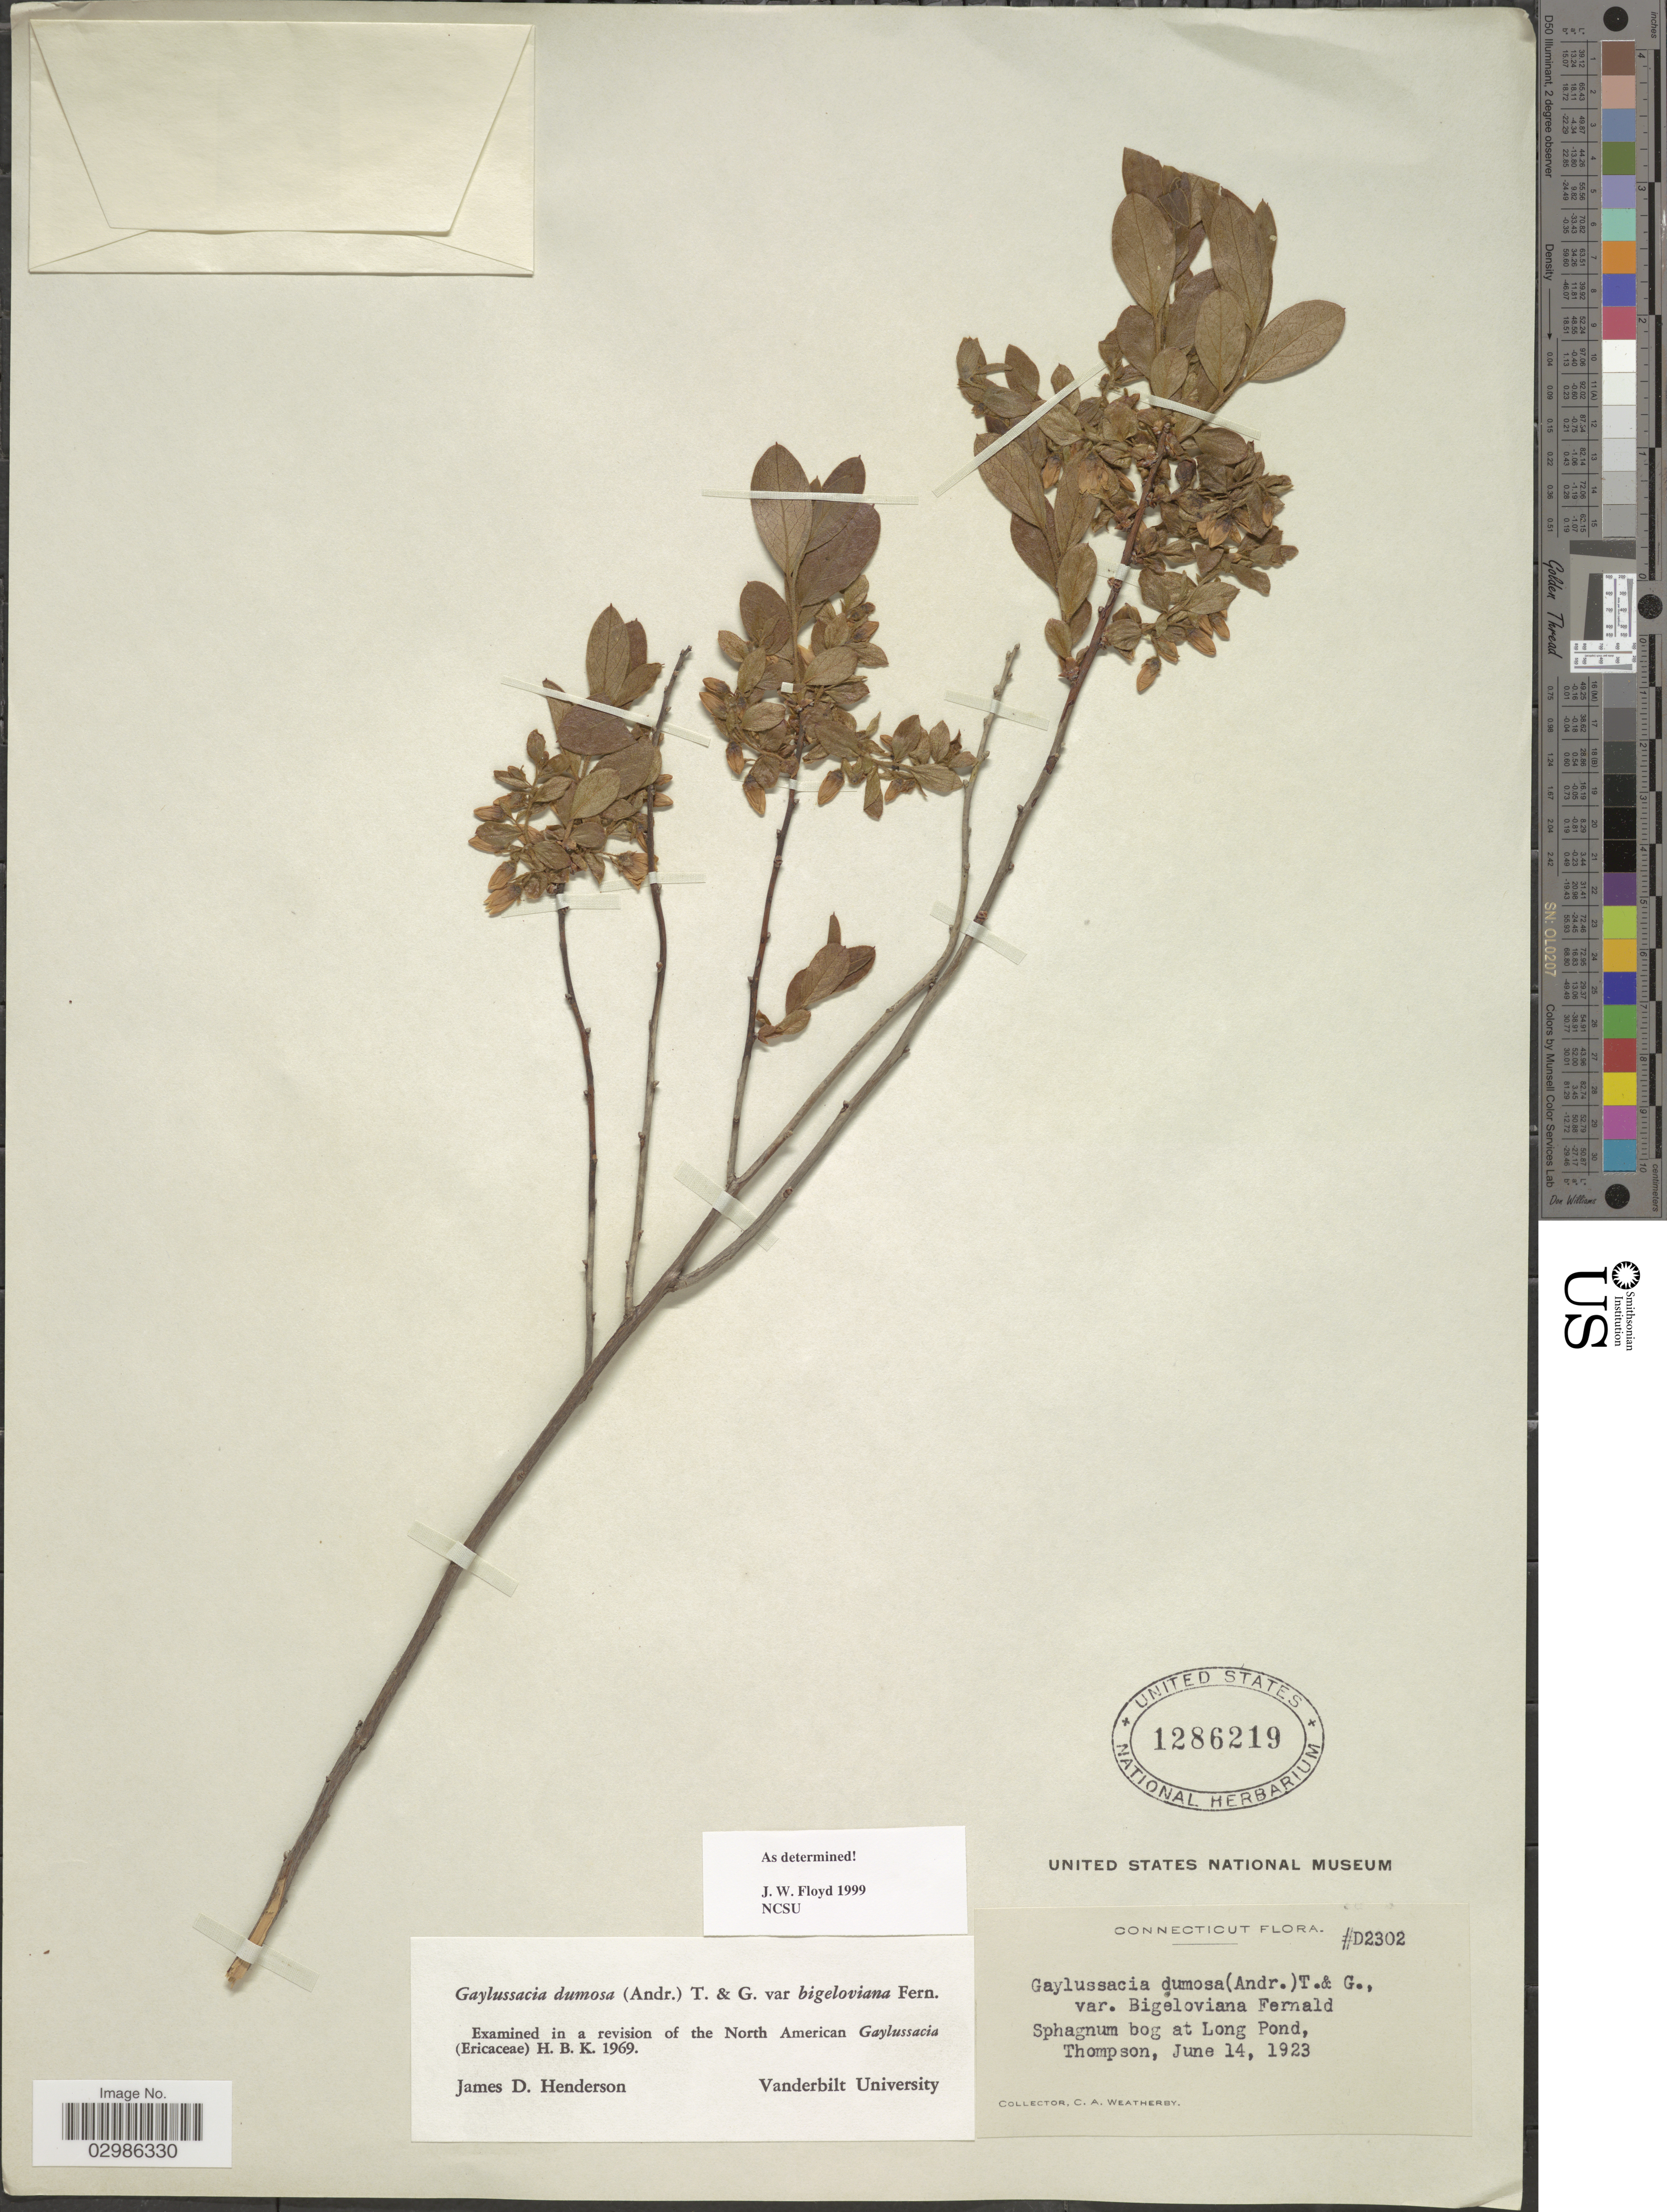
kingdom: Plantae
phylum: Tracheophyta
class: Magnoliopsida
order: Ericales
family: Ericaceae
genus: Gaylussacia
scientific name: Gaylussacia dumosa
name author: (Andrews) Torr. & A. Gray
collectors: C. A. Weatherby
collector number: D2302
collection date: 1923-06-14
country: United States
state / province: Connecticut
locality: Sphagnum bog at Long Pond, Thompson.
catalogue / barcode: US 1286219